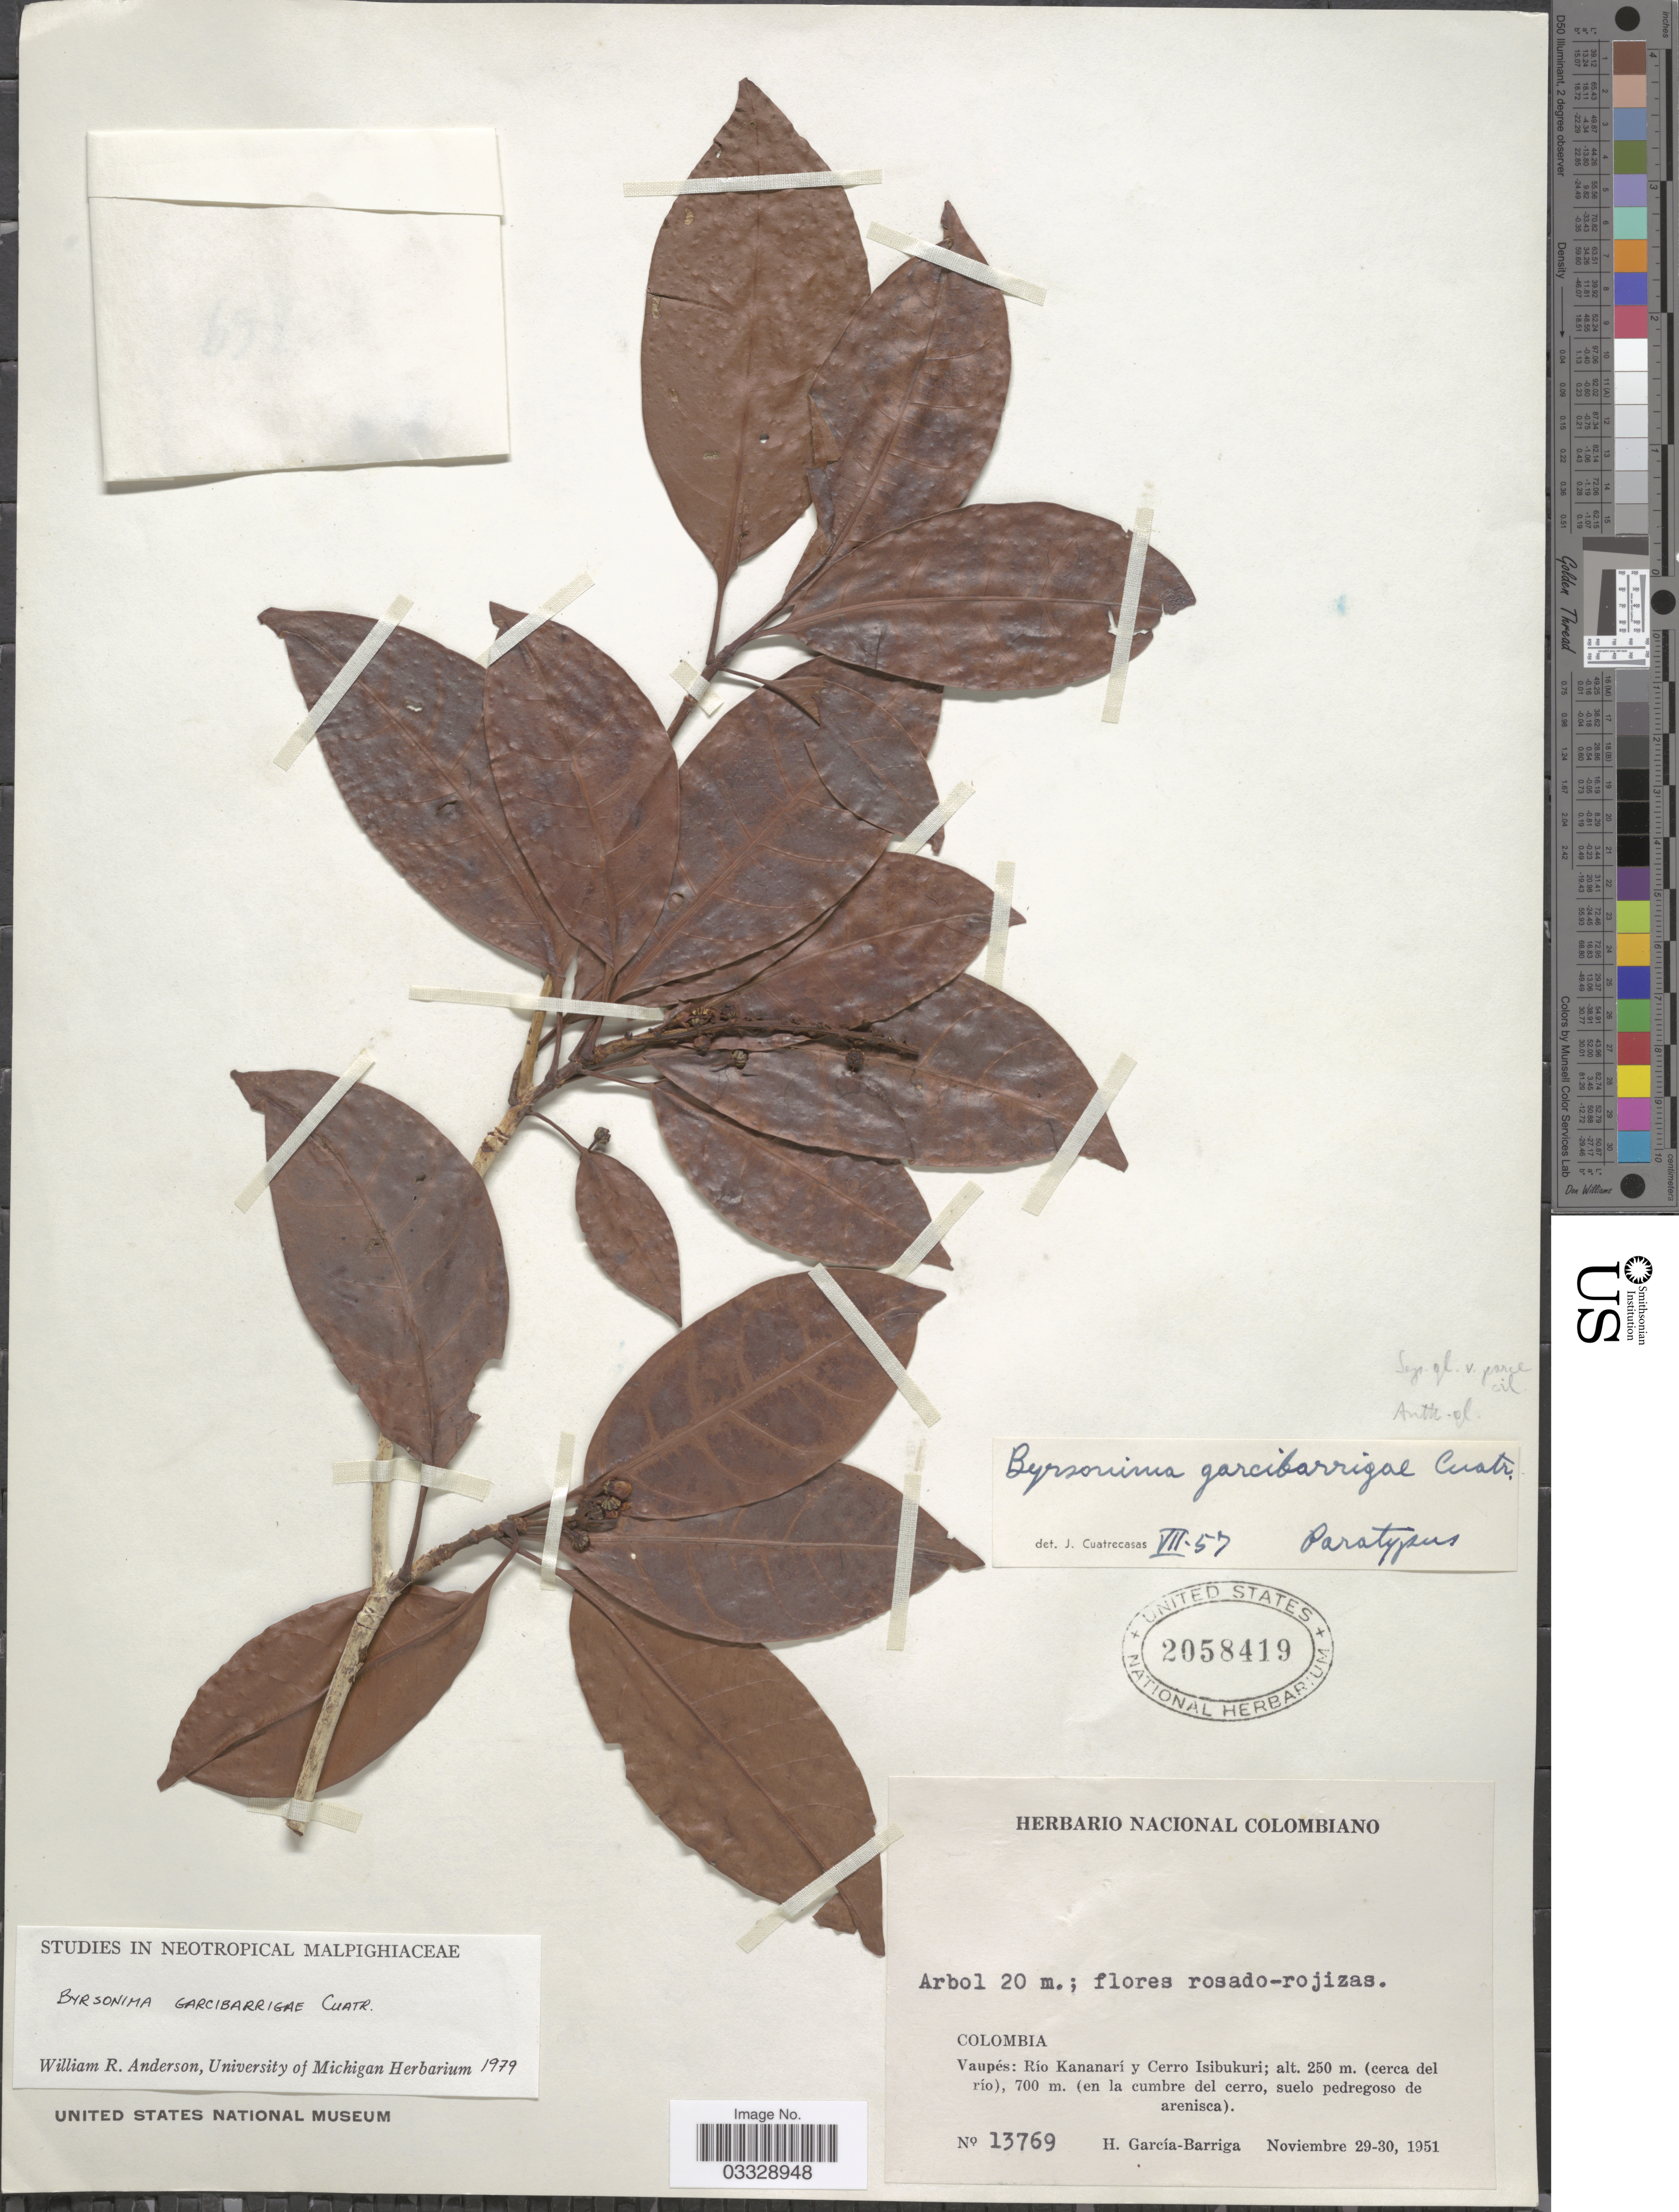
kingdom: Plantae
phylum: Tracheophyta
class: Magnoliopsida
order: Malpighiales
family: Malpighiaceae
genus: Byrsonima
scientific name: Byrsonima garcibarrigae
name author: Cuatrec.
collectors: H. García Barriga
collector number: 13769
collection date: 1951-11-29/1951-11-30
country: Colombia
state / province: Vaupés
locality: Río Kananarí y Cerro Isibukuri; (cerca del río) (en la cumbre del cerro, suelo pedregoso de arenisca).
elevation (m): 250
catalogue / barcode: US 2058419